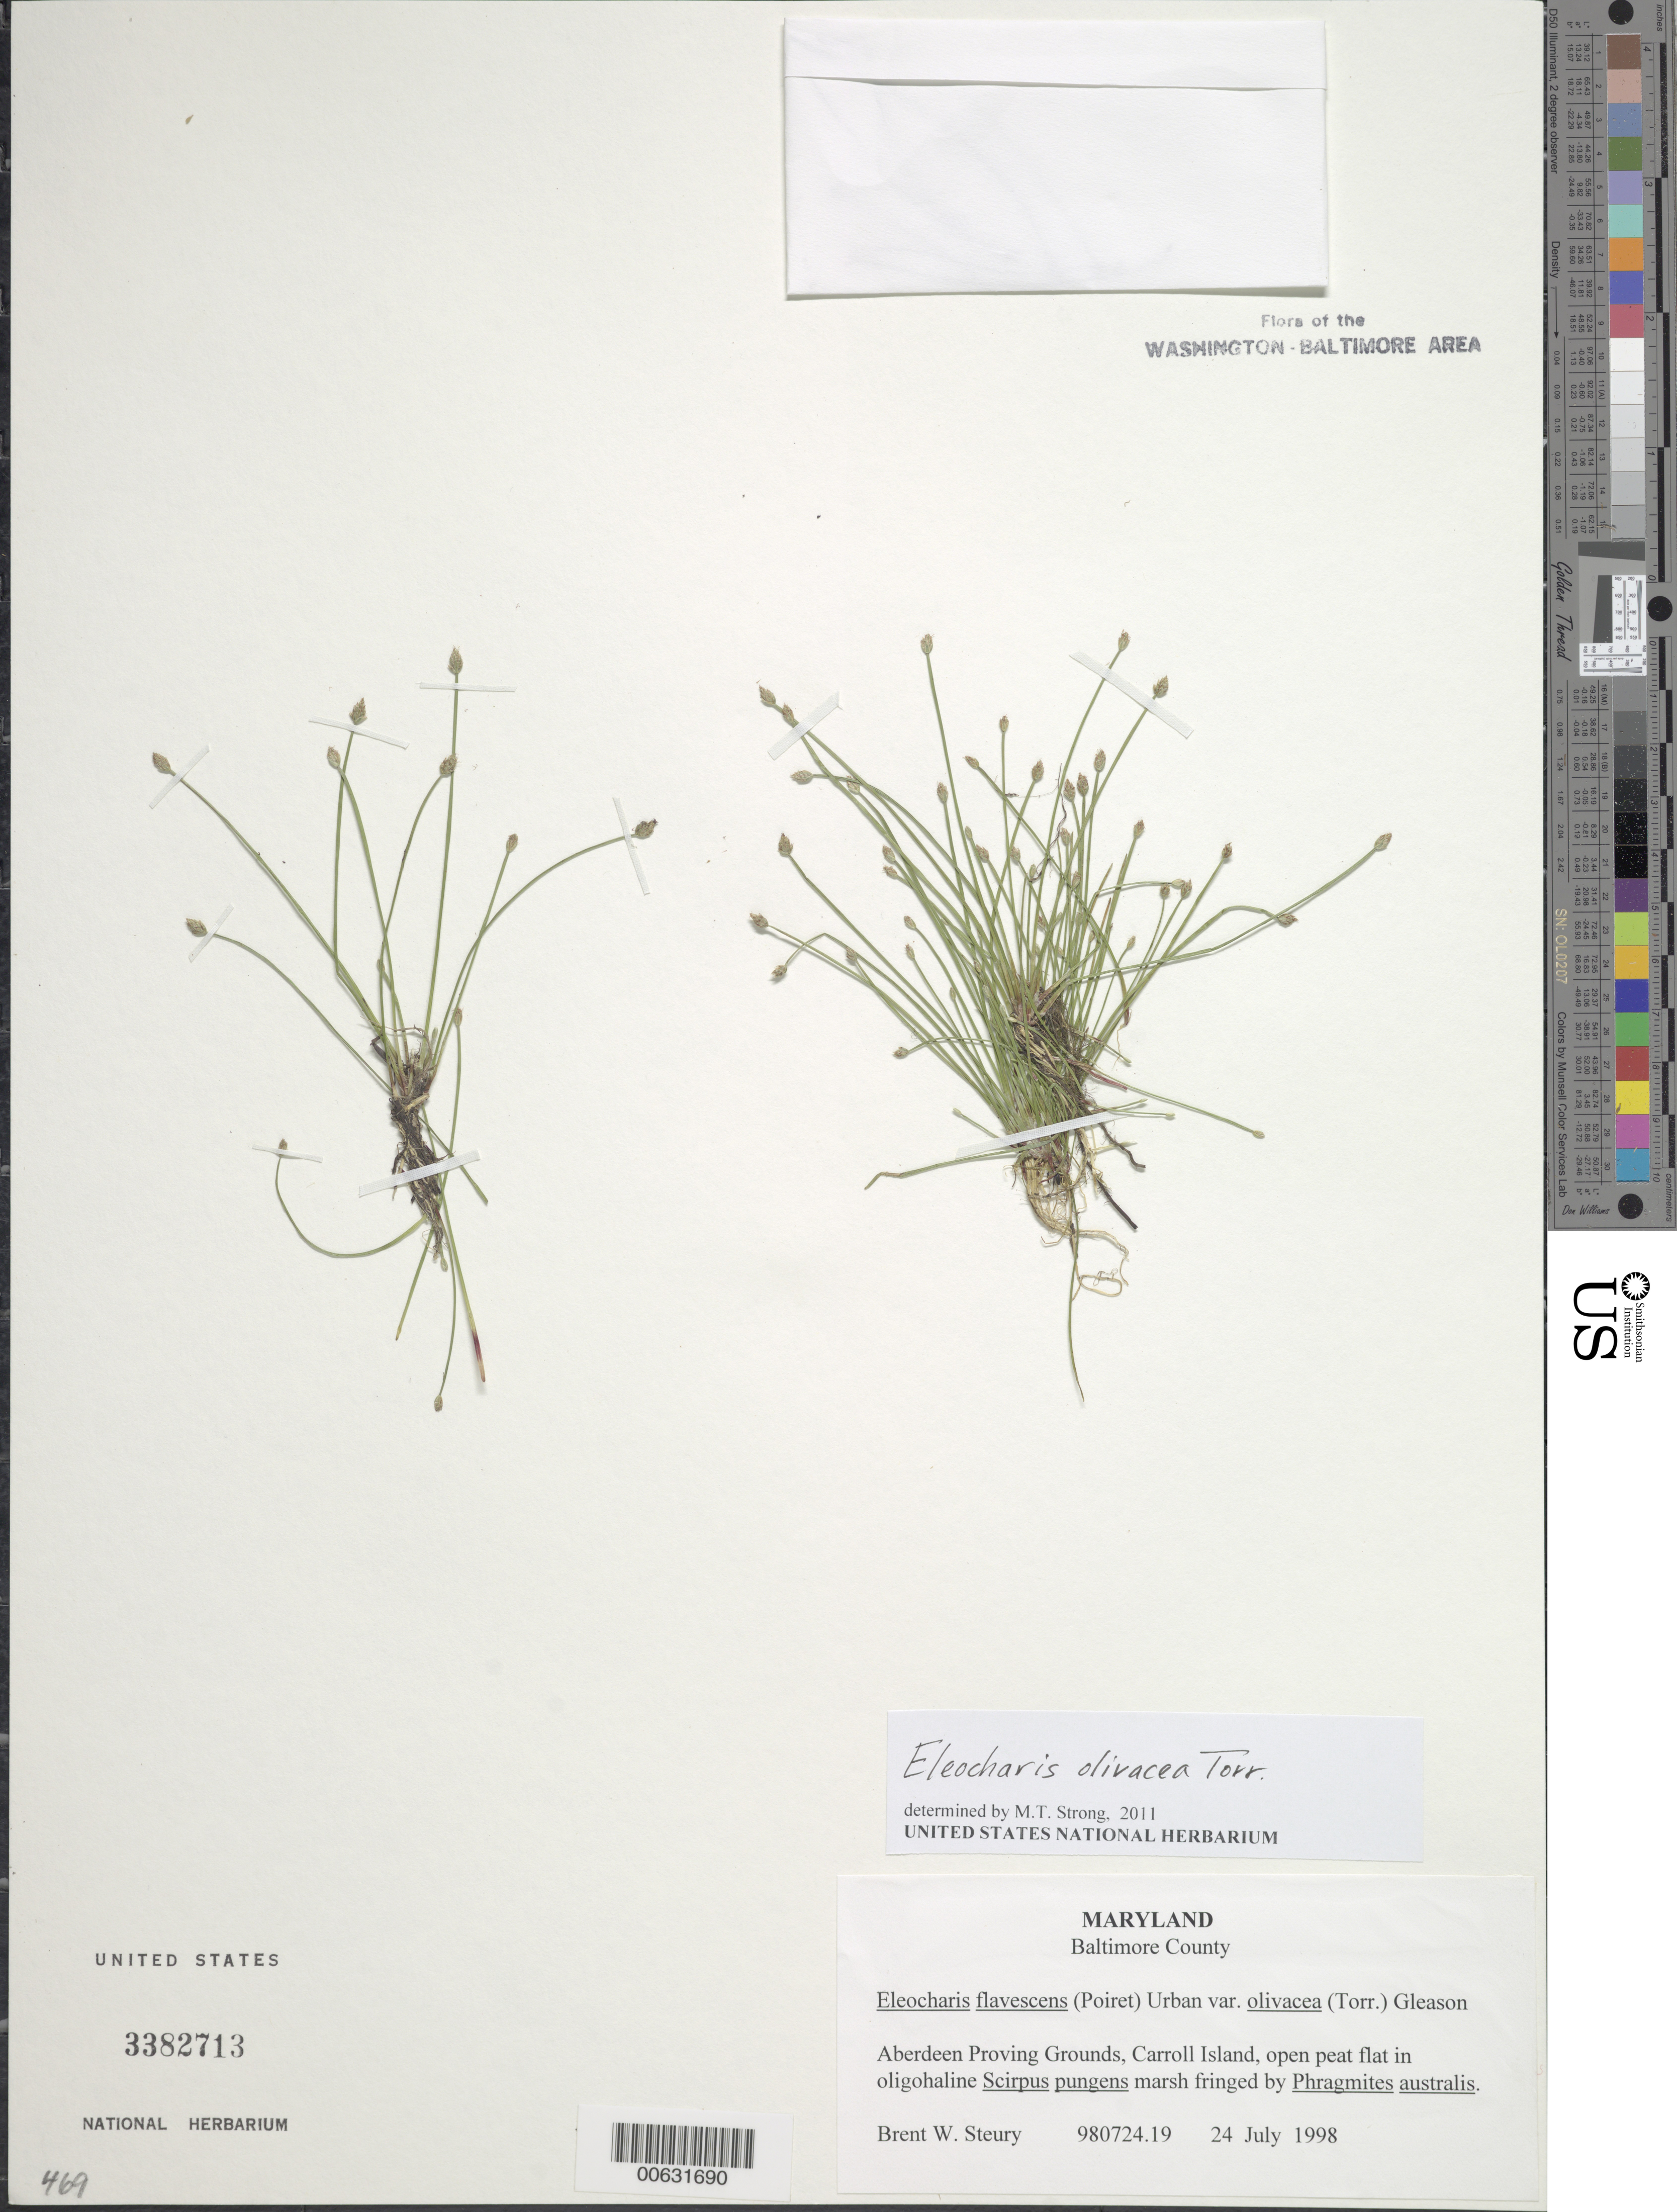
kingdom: Plantae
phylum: Tracheophyta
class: Liliopsida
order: Poales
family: Cyperaceae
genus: Eleocharis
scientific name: Eleocharis olivacea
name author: Torr.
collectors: B. Steury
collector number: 980724.19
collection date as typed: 24 Jul 1998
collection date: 1998-07-24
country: United States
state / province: Maryland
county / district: Baltimore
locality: Aberdeen Proving Grounds, Carroll Island, between White Oak Point and Weir Point.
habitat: Oligohaline Scirpus pungens marsh fringed by Phragmites australis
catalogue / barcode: US 3382713